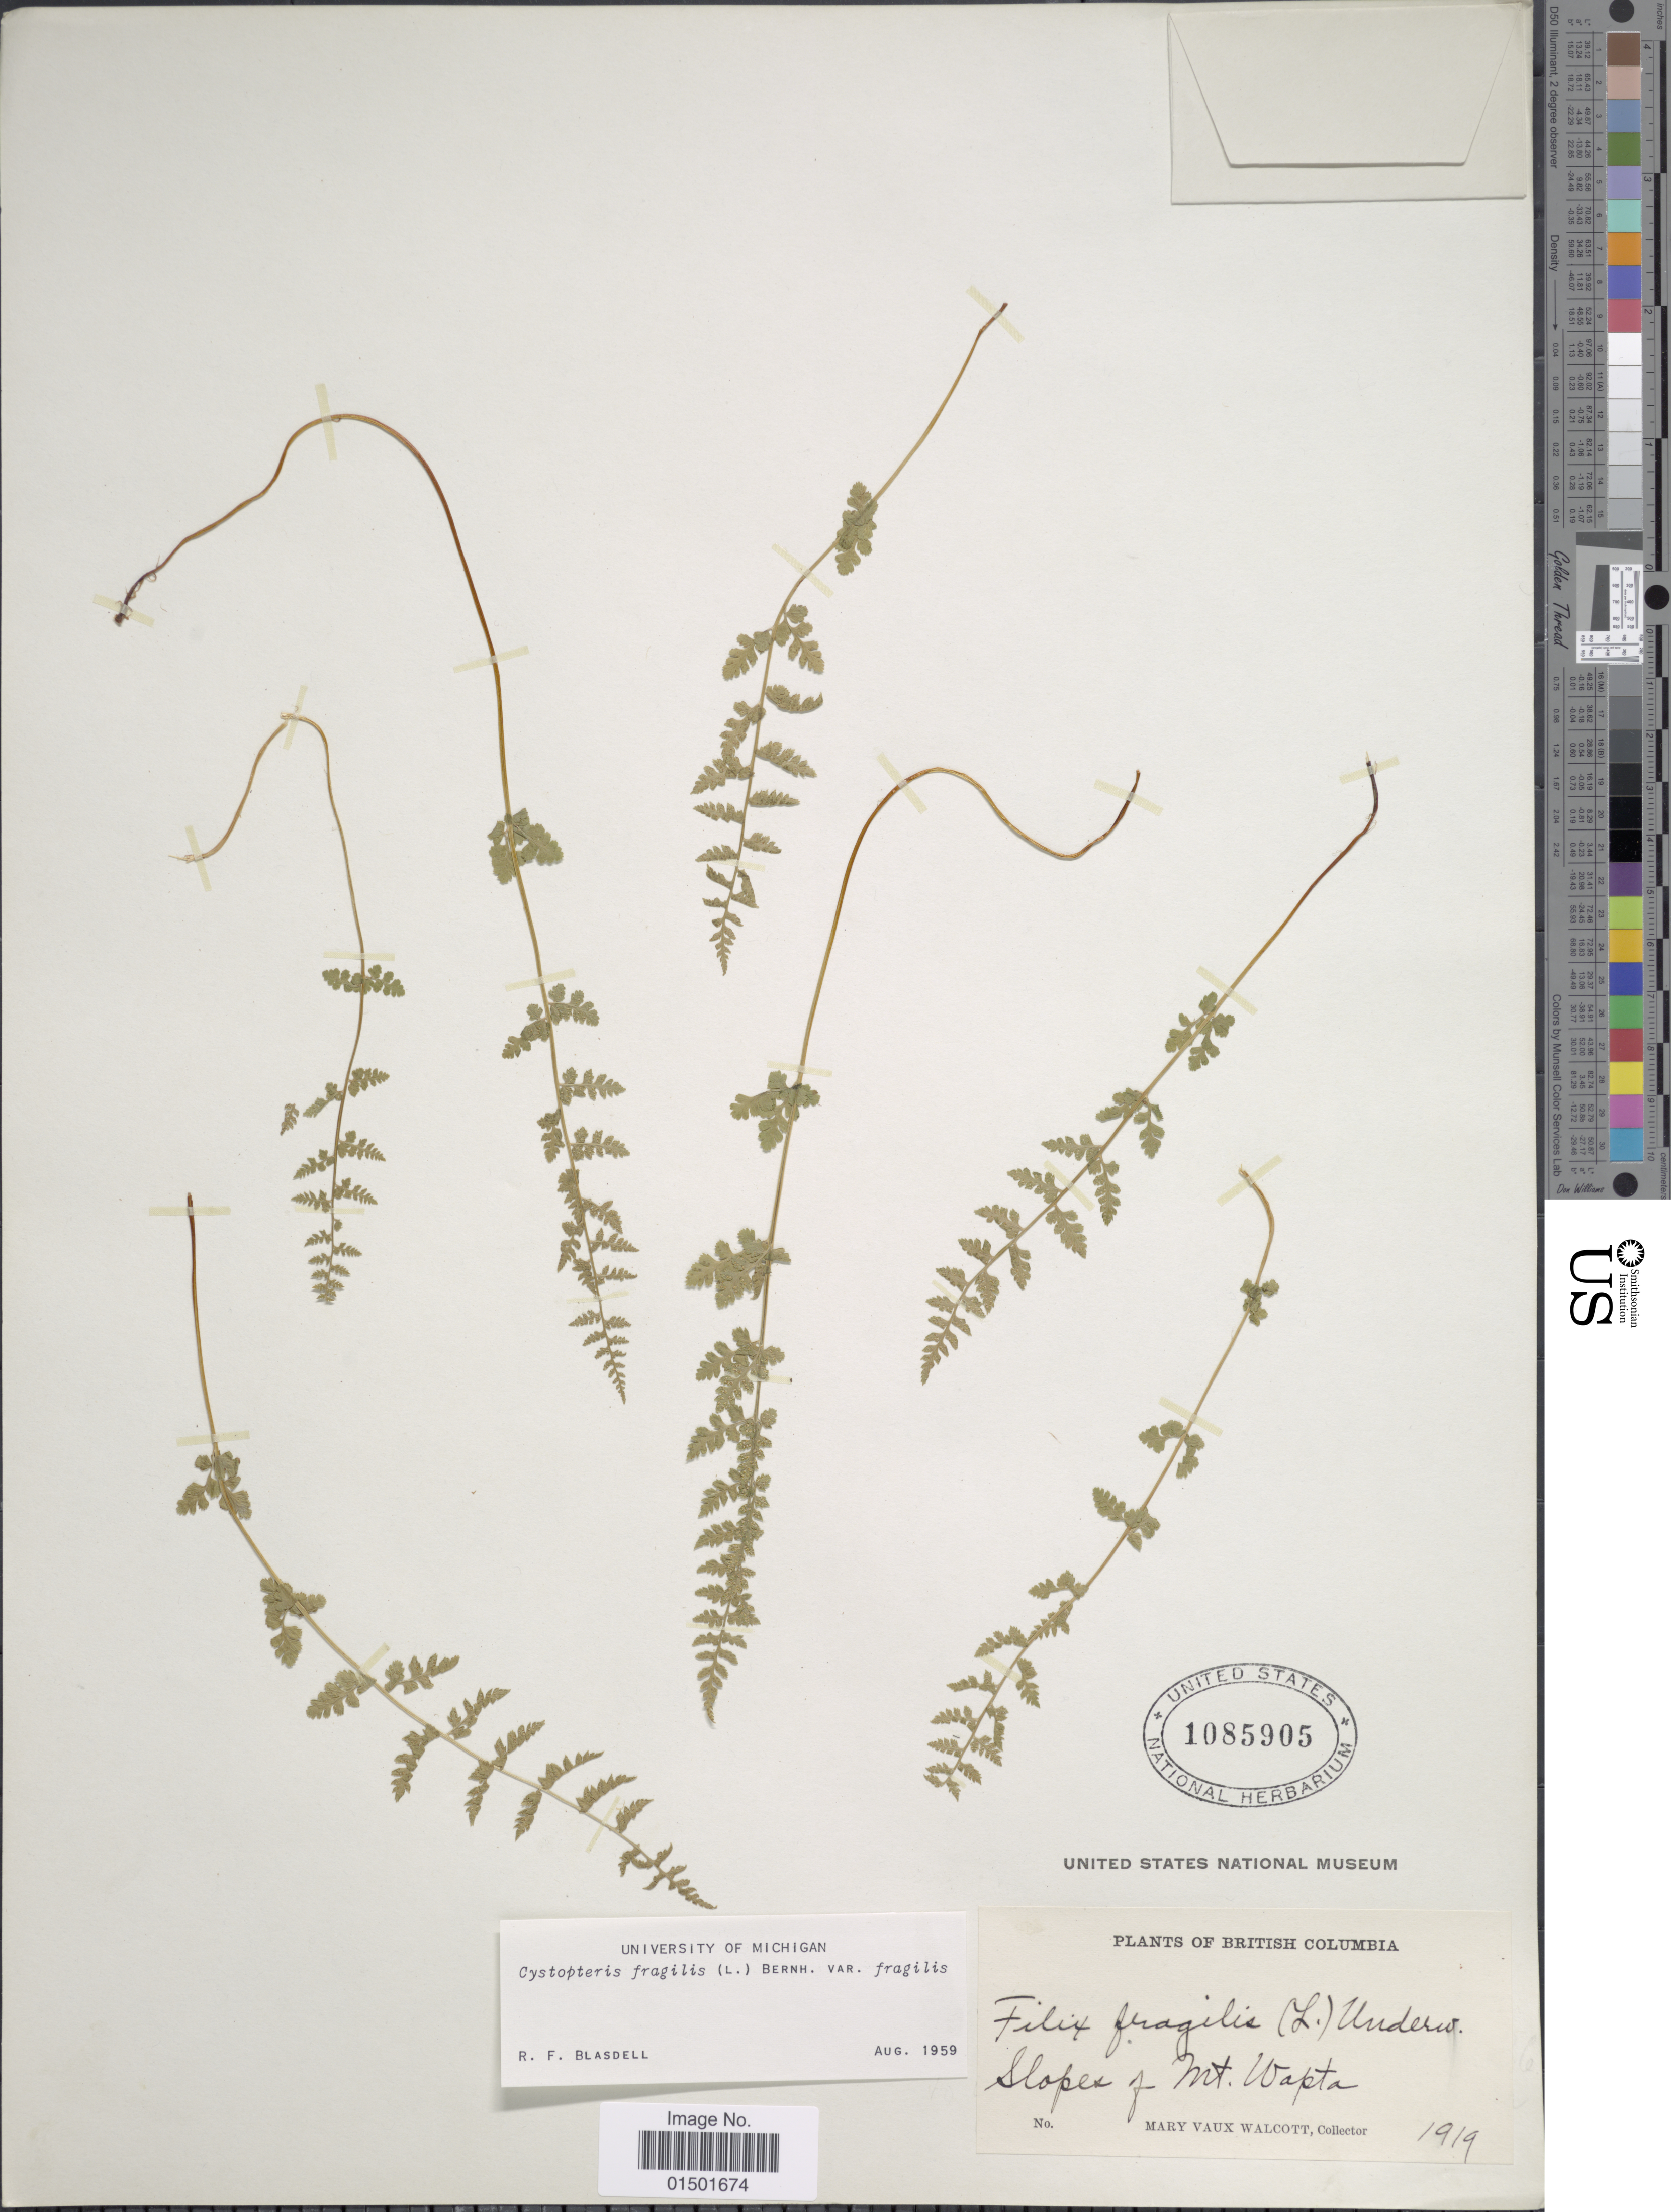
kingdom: Plantae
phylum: Tracheophyta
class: Polypodiopsida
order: Polypodiales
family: Cystopteridaceae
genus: Cystopteris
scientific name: Cystopteris fragilis var. fragilis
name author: (L.) Bernh.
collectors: M. Walcott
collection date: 1919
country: Canada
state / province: British Columbia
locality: Slopes of Mt. Wapta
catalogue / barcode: US 1085905